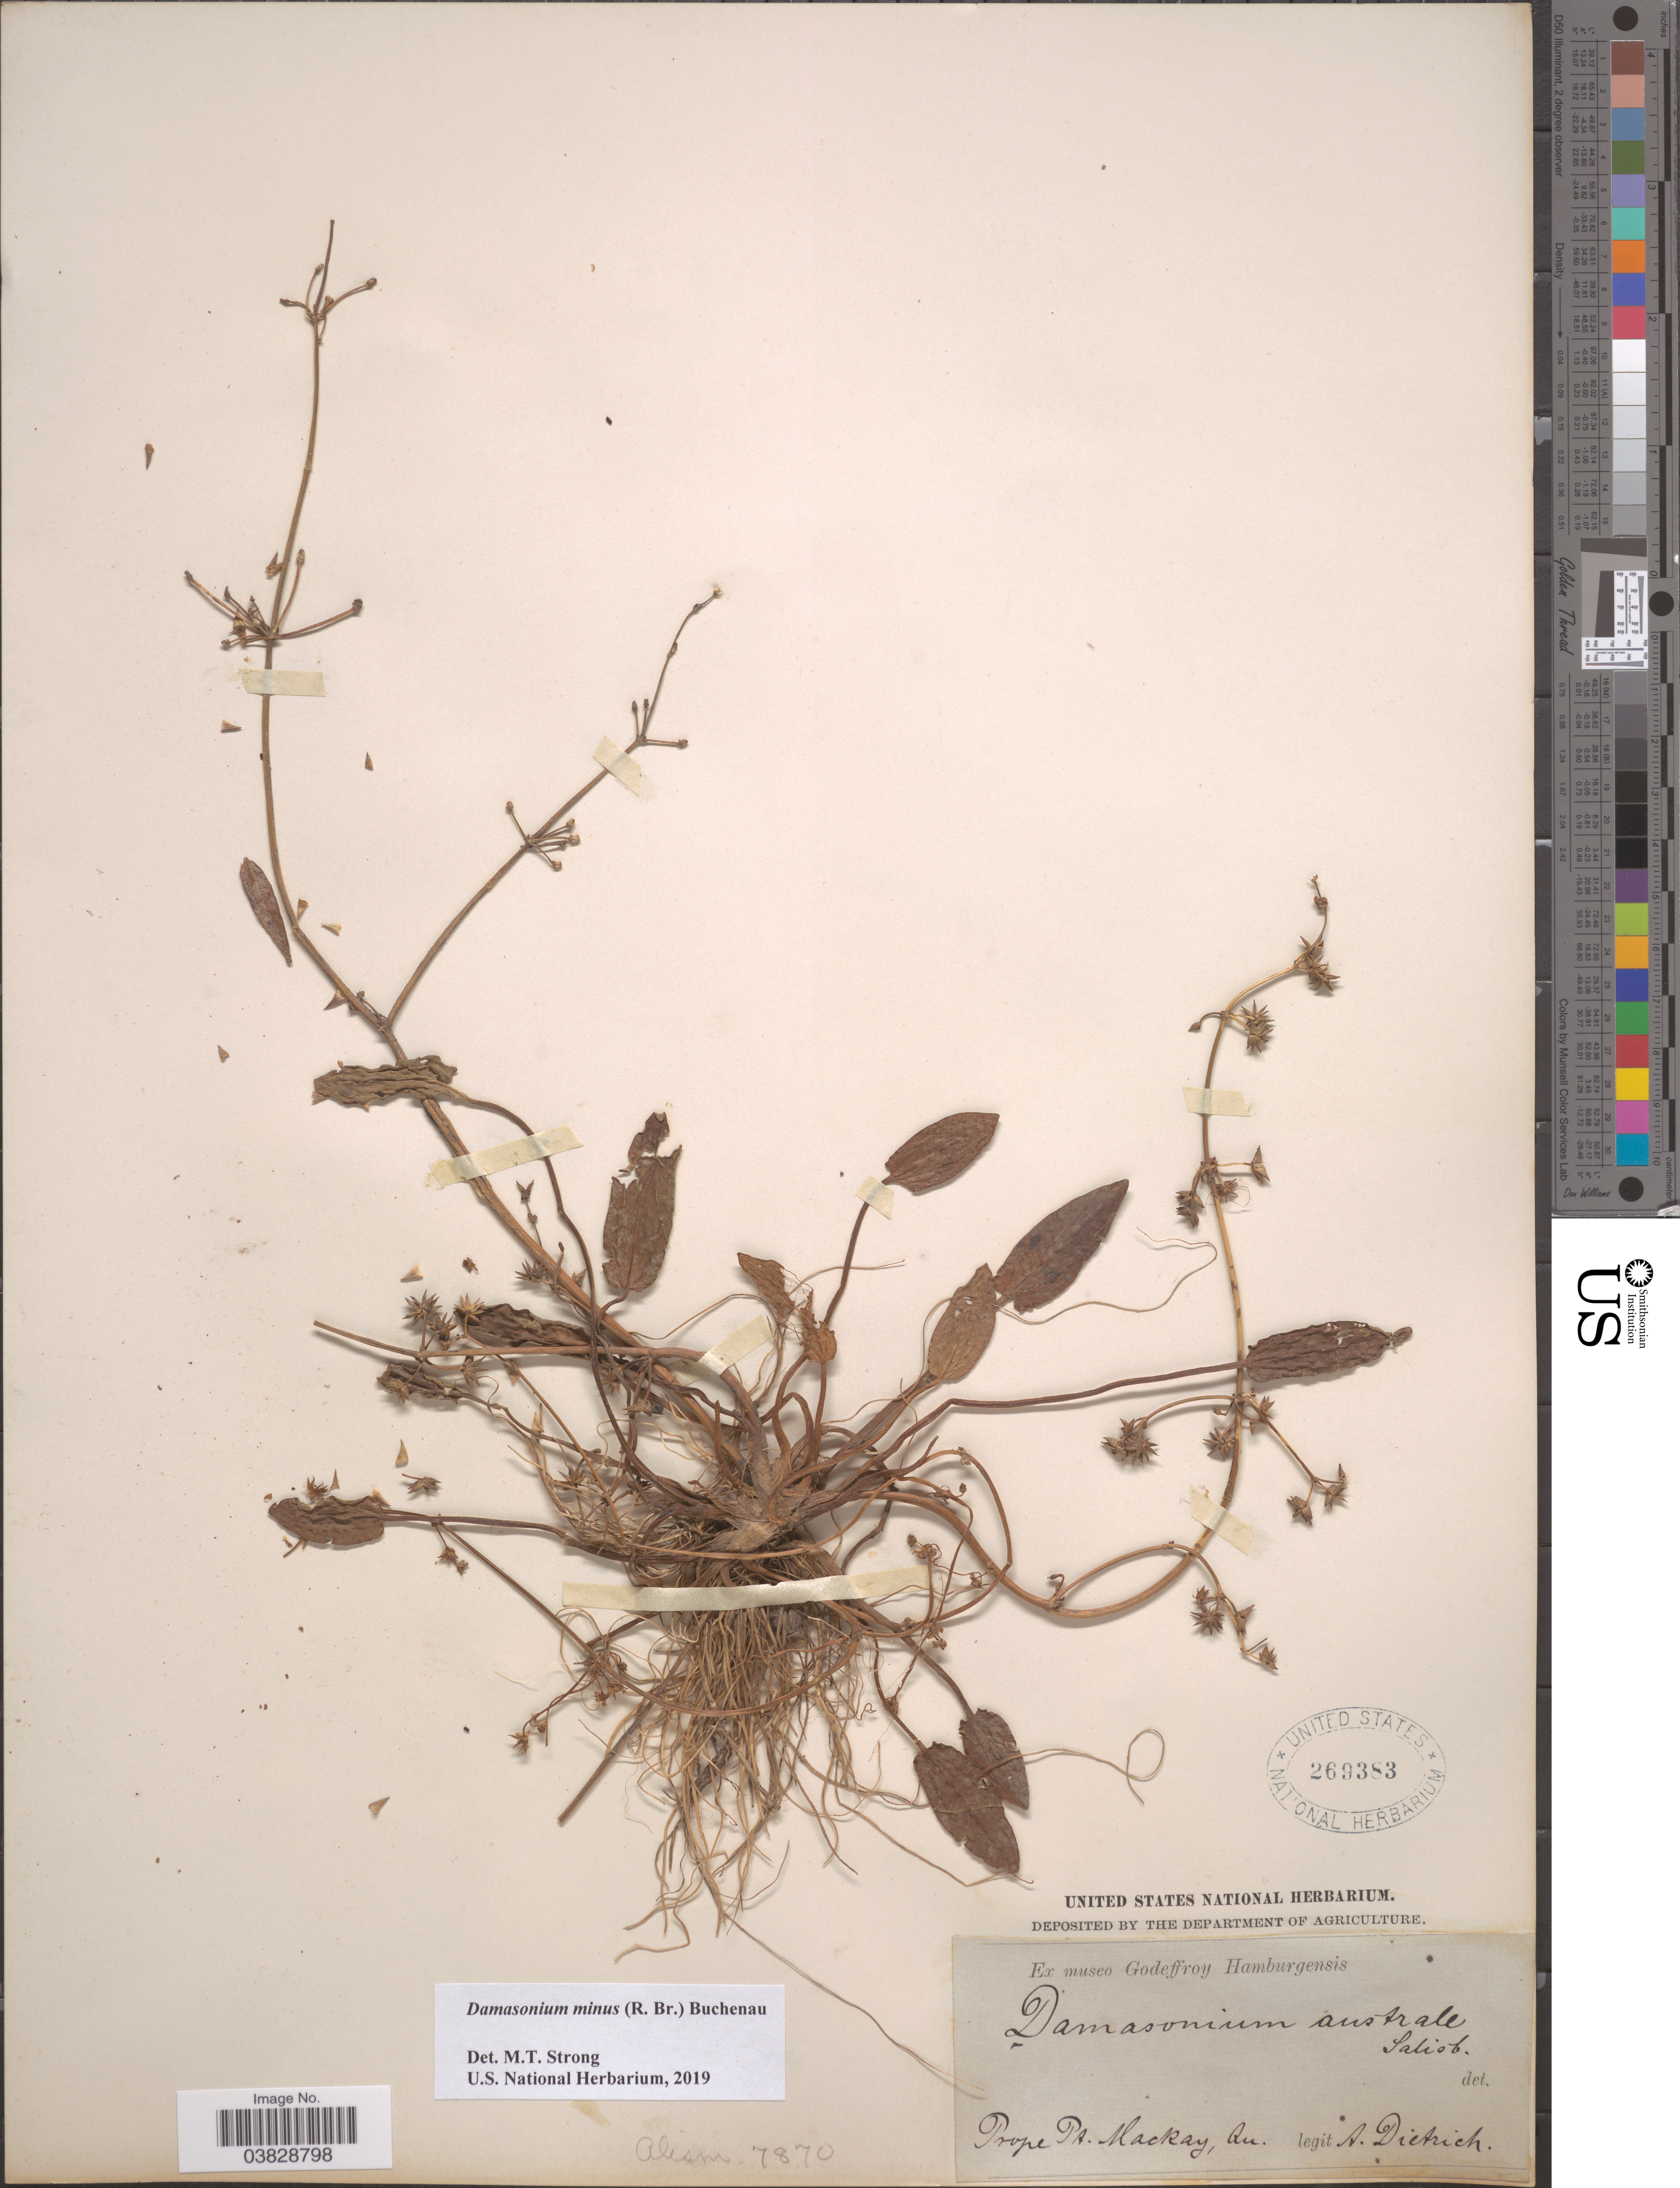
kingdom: Plantae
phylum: Tracheophyta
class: Liliopsida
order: Alismatales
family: Alismataceae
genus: Damasonium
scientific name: Damasonium minus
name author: (R. Br.) Buchenau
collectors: A. G. Dietrich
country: Australia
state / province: Queensland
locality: Prope Pa. Mackay, Qu.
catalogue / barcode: US 269383